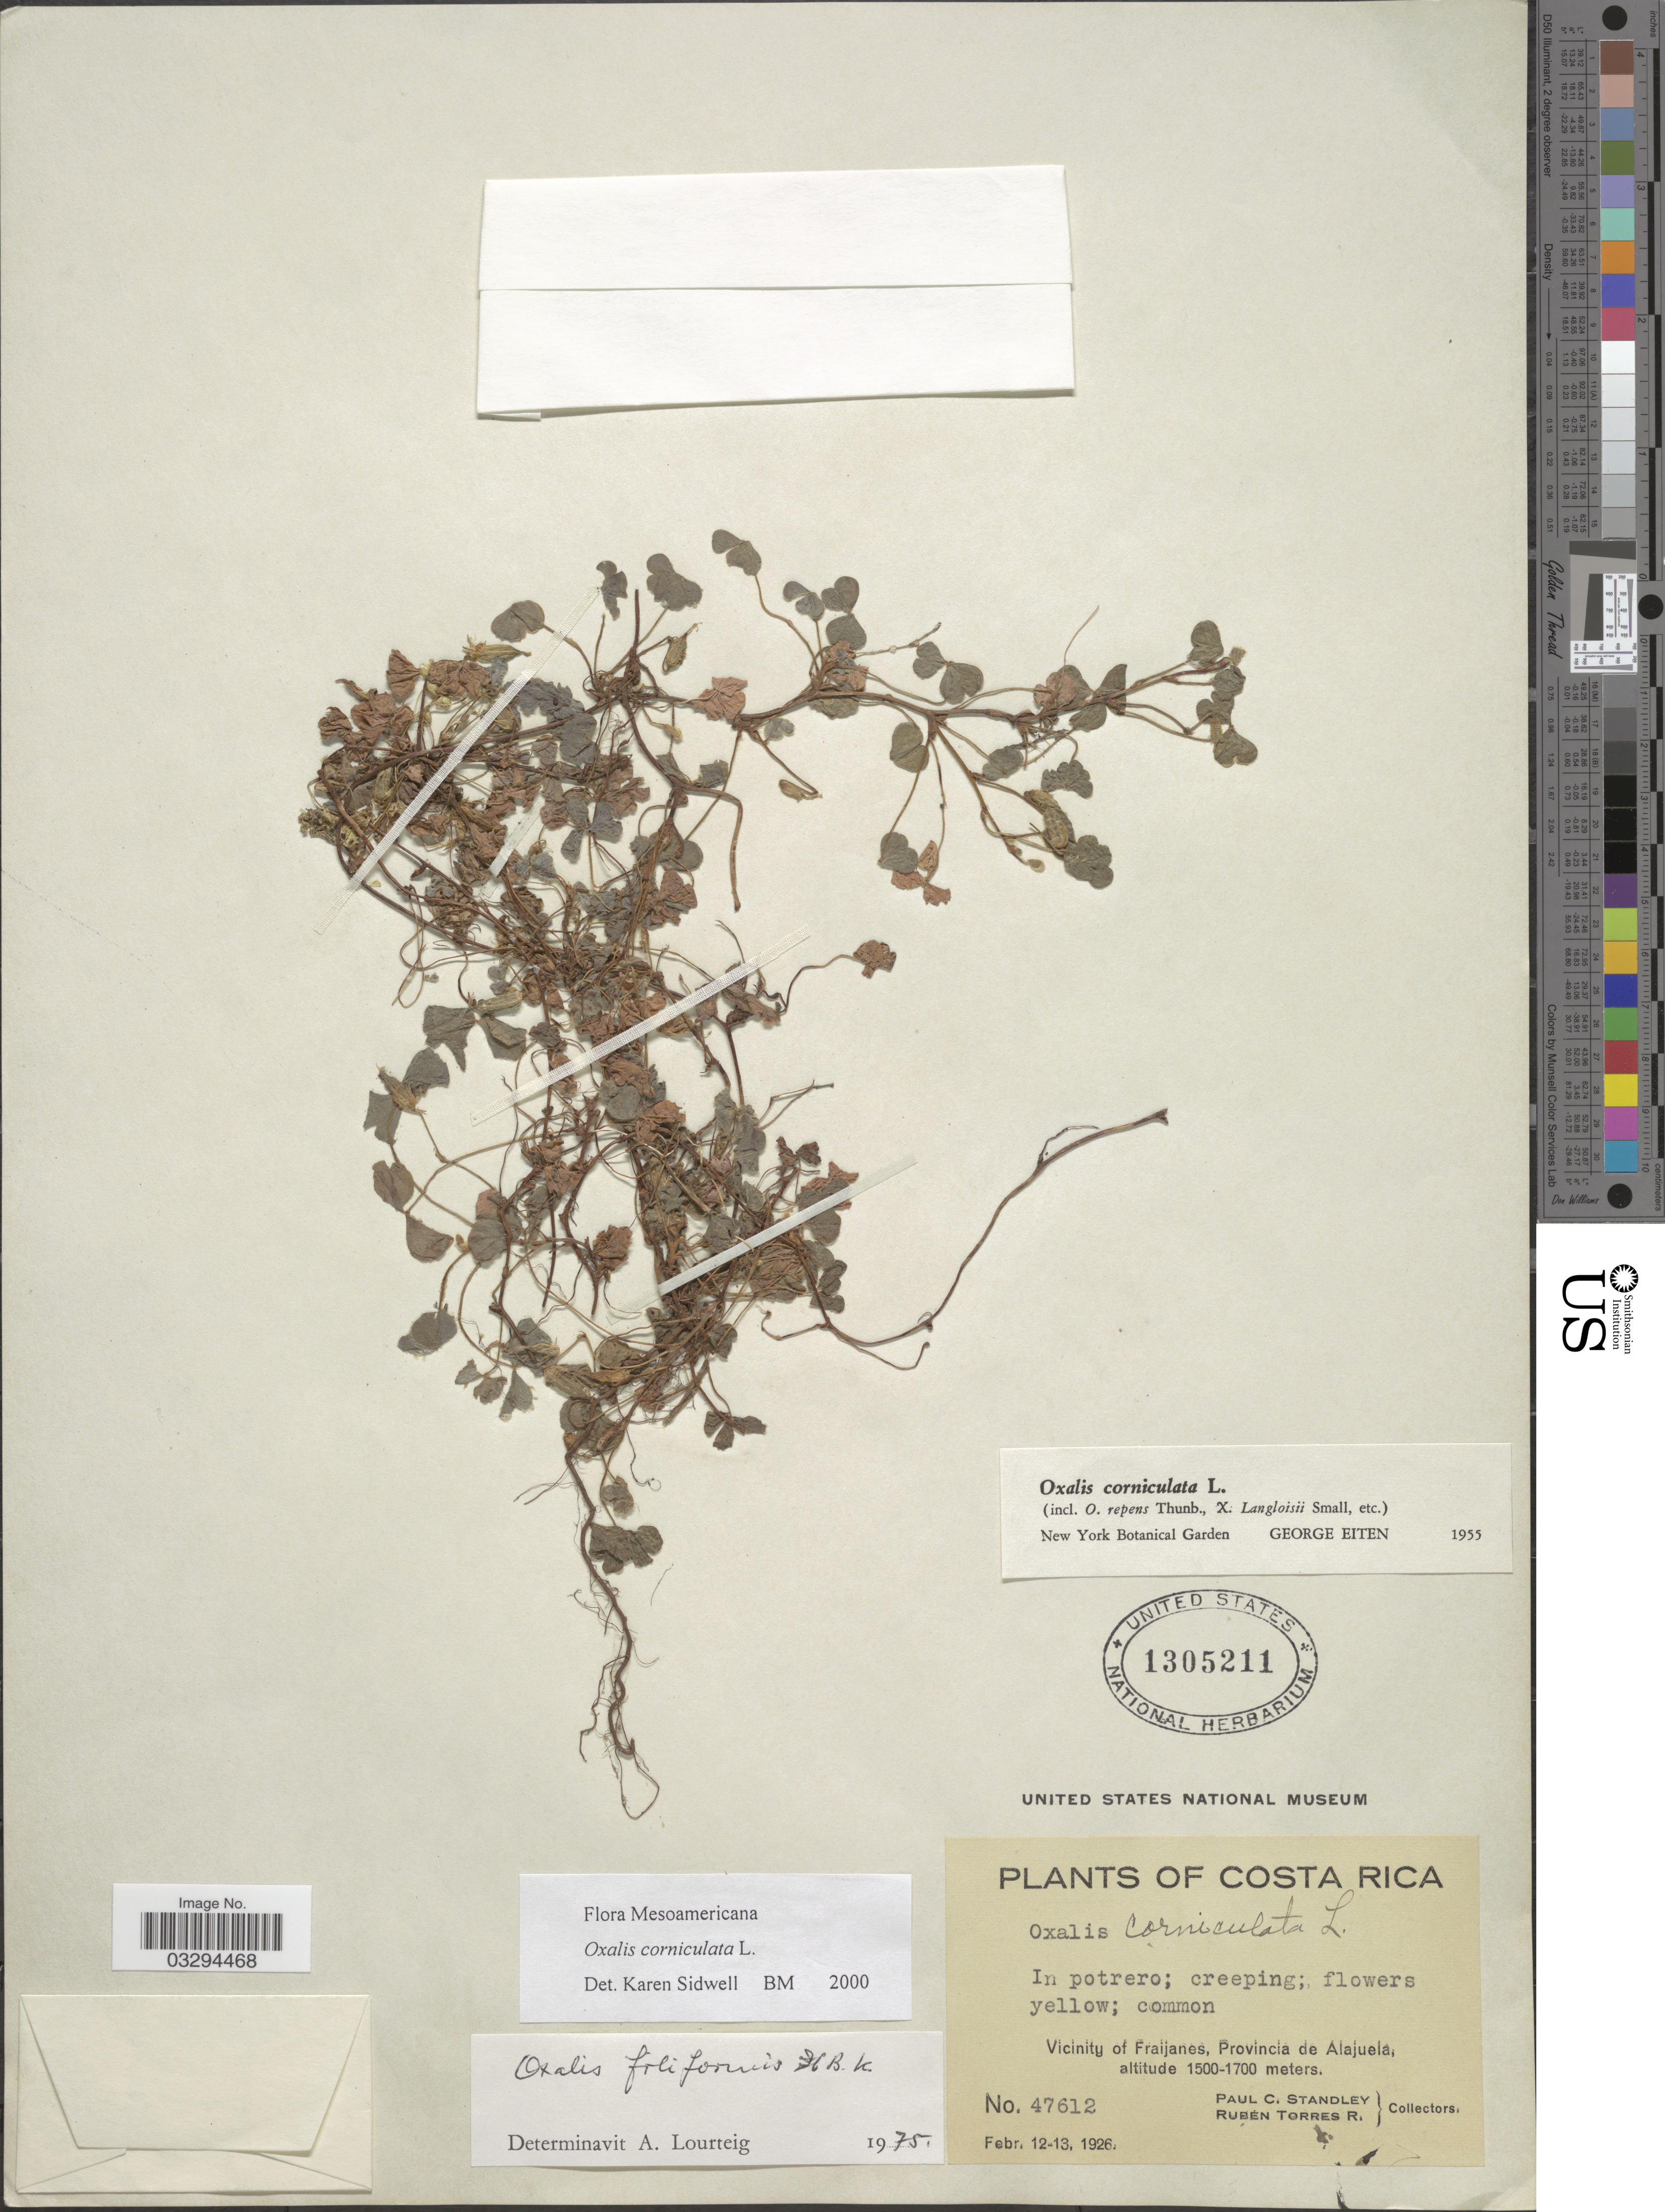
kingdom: Plantae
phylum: Tracheophyta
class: Magnoliopsida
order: Oxalidales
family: Oxalidaceae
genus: Oxalis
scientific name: Oxalis corniculata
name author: L.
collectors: P. C. Standley & R. Torres Rojas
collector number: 47612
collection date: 1926-02-12/1926-02-13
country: Costa Rica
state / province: Alajuela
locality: Vicinity of Fraijanes.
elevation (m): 1500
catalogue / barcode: US 1305211